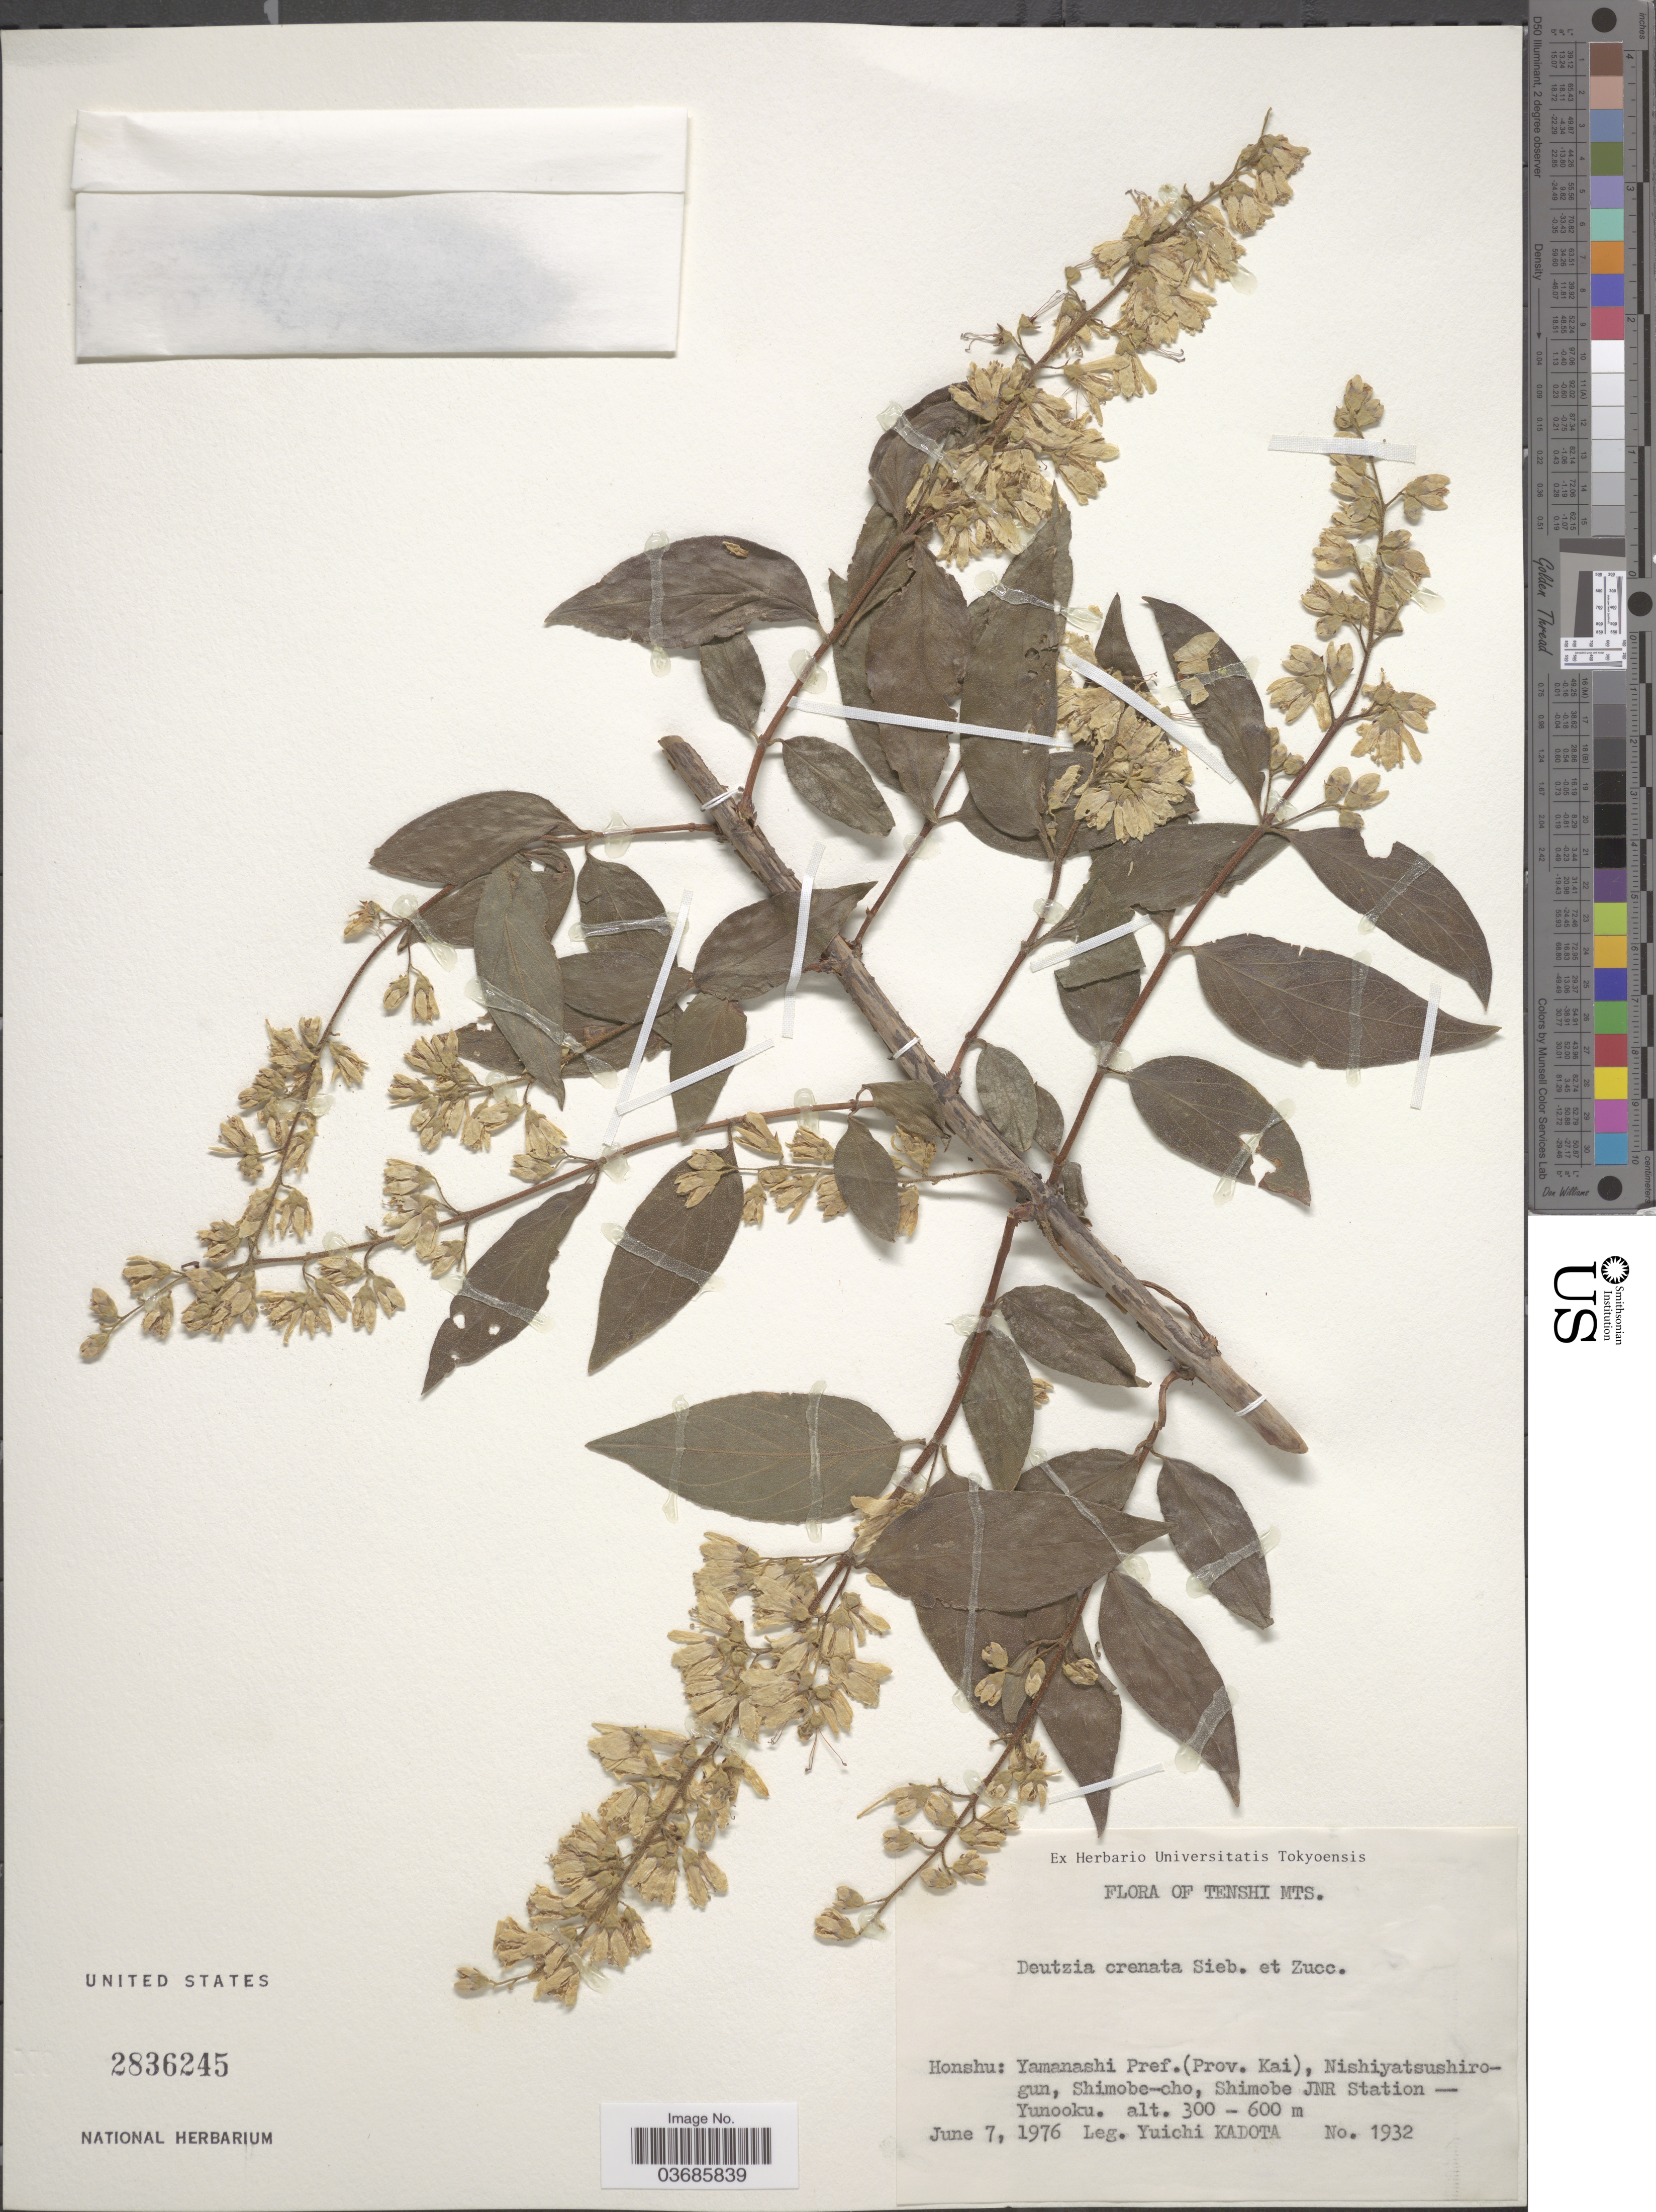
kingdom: Plantae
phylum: Tracheophyta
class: Magnoliopsida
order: Cornales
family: Hydrangeaceae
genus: Deutzia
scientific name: Deutzia crenata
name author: Siebold & Zucc.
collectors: Y. Kadota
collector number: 1932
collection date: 1976-06-07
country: Japan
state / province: Yamanasi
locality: Tenshi Mts. Honshu: Yamanashi Pref. (Prov. Kai), Nishiyatsushirogun, Shimobe-cho, Shimobe JNR Station - Yunooku.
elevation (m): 300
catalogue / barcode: US 2836245